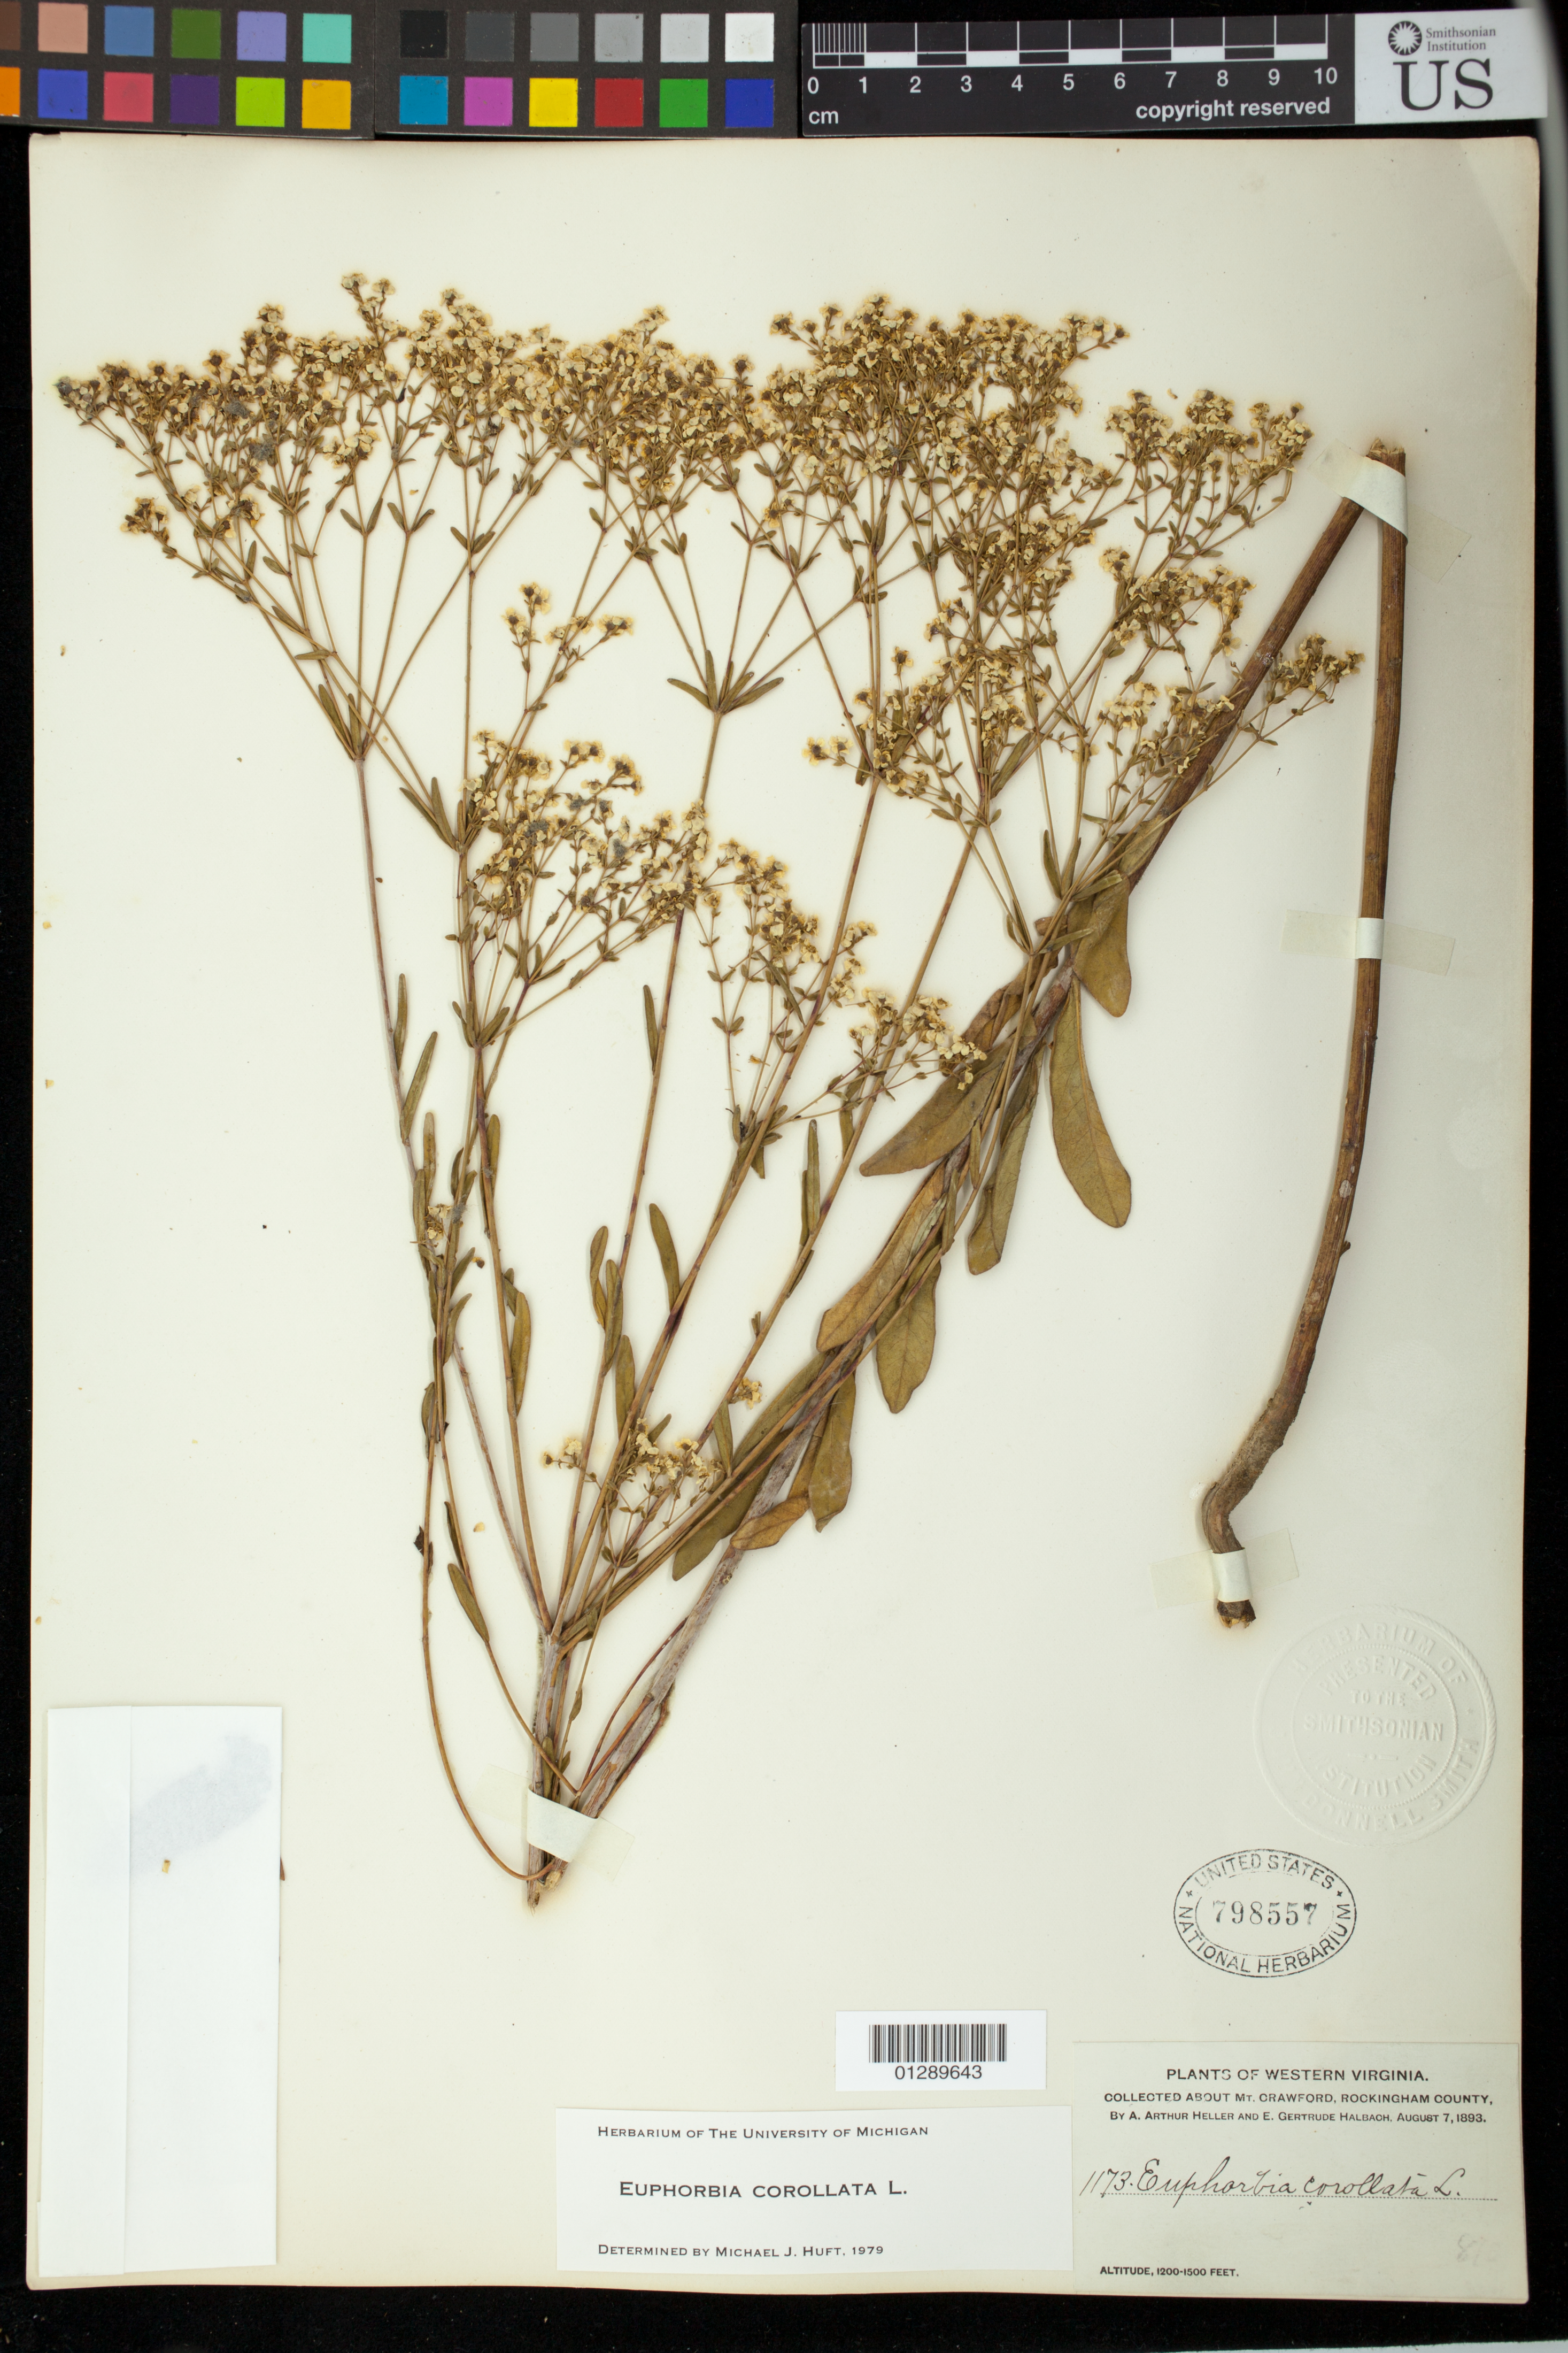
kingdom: Plantae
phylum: Tracheophyta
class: Magnoliopsida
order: Malpighiales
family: Euphorbiaceae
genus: Euphorbia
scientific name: Euphorbia corollata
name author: L.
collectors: A. A. Heller & E. G. Halbach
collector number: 1173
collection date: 1893-08-07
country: United States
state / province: Virginia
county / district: Rockingham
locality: About Mt. Crawford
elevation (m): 366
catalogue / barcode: US 798557